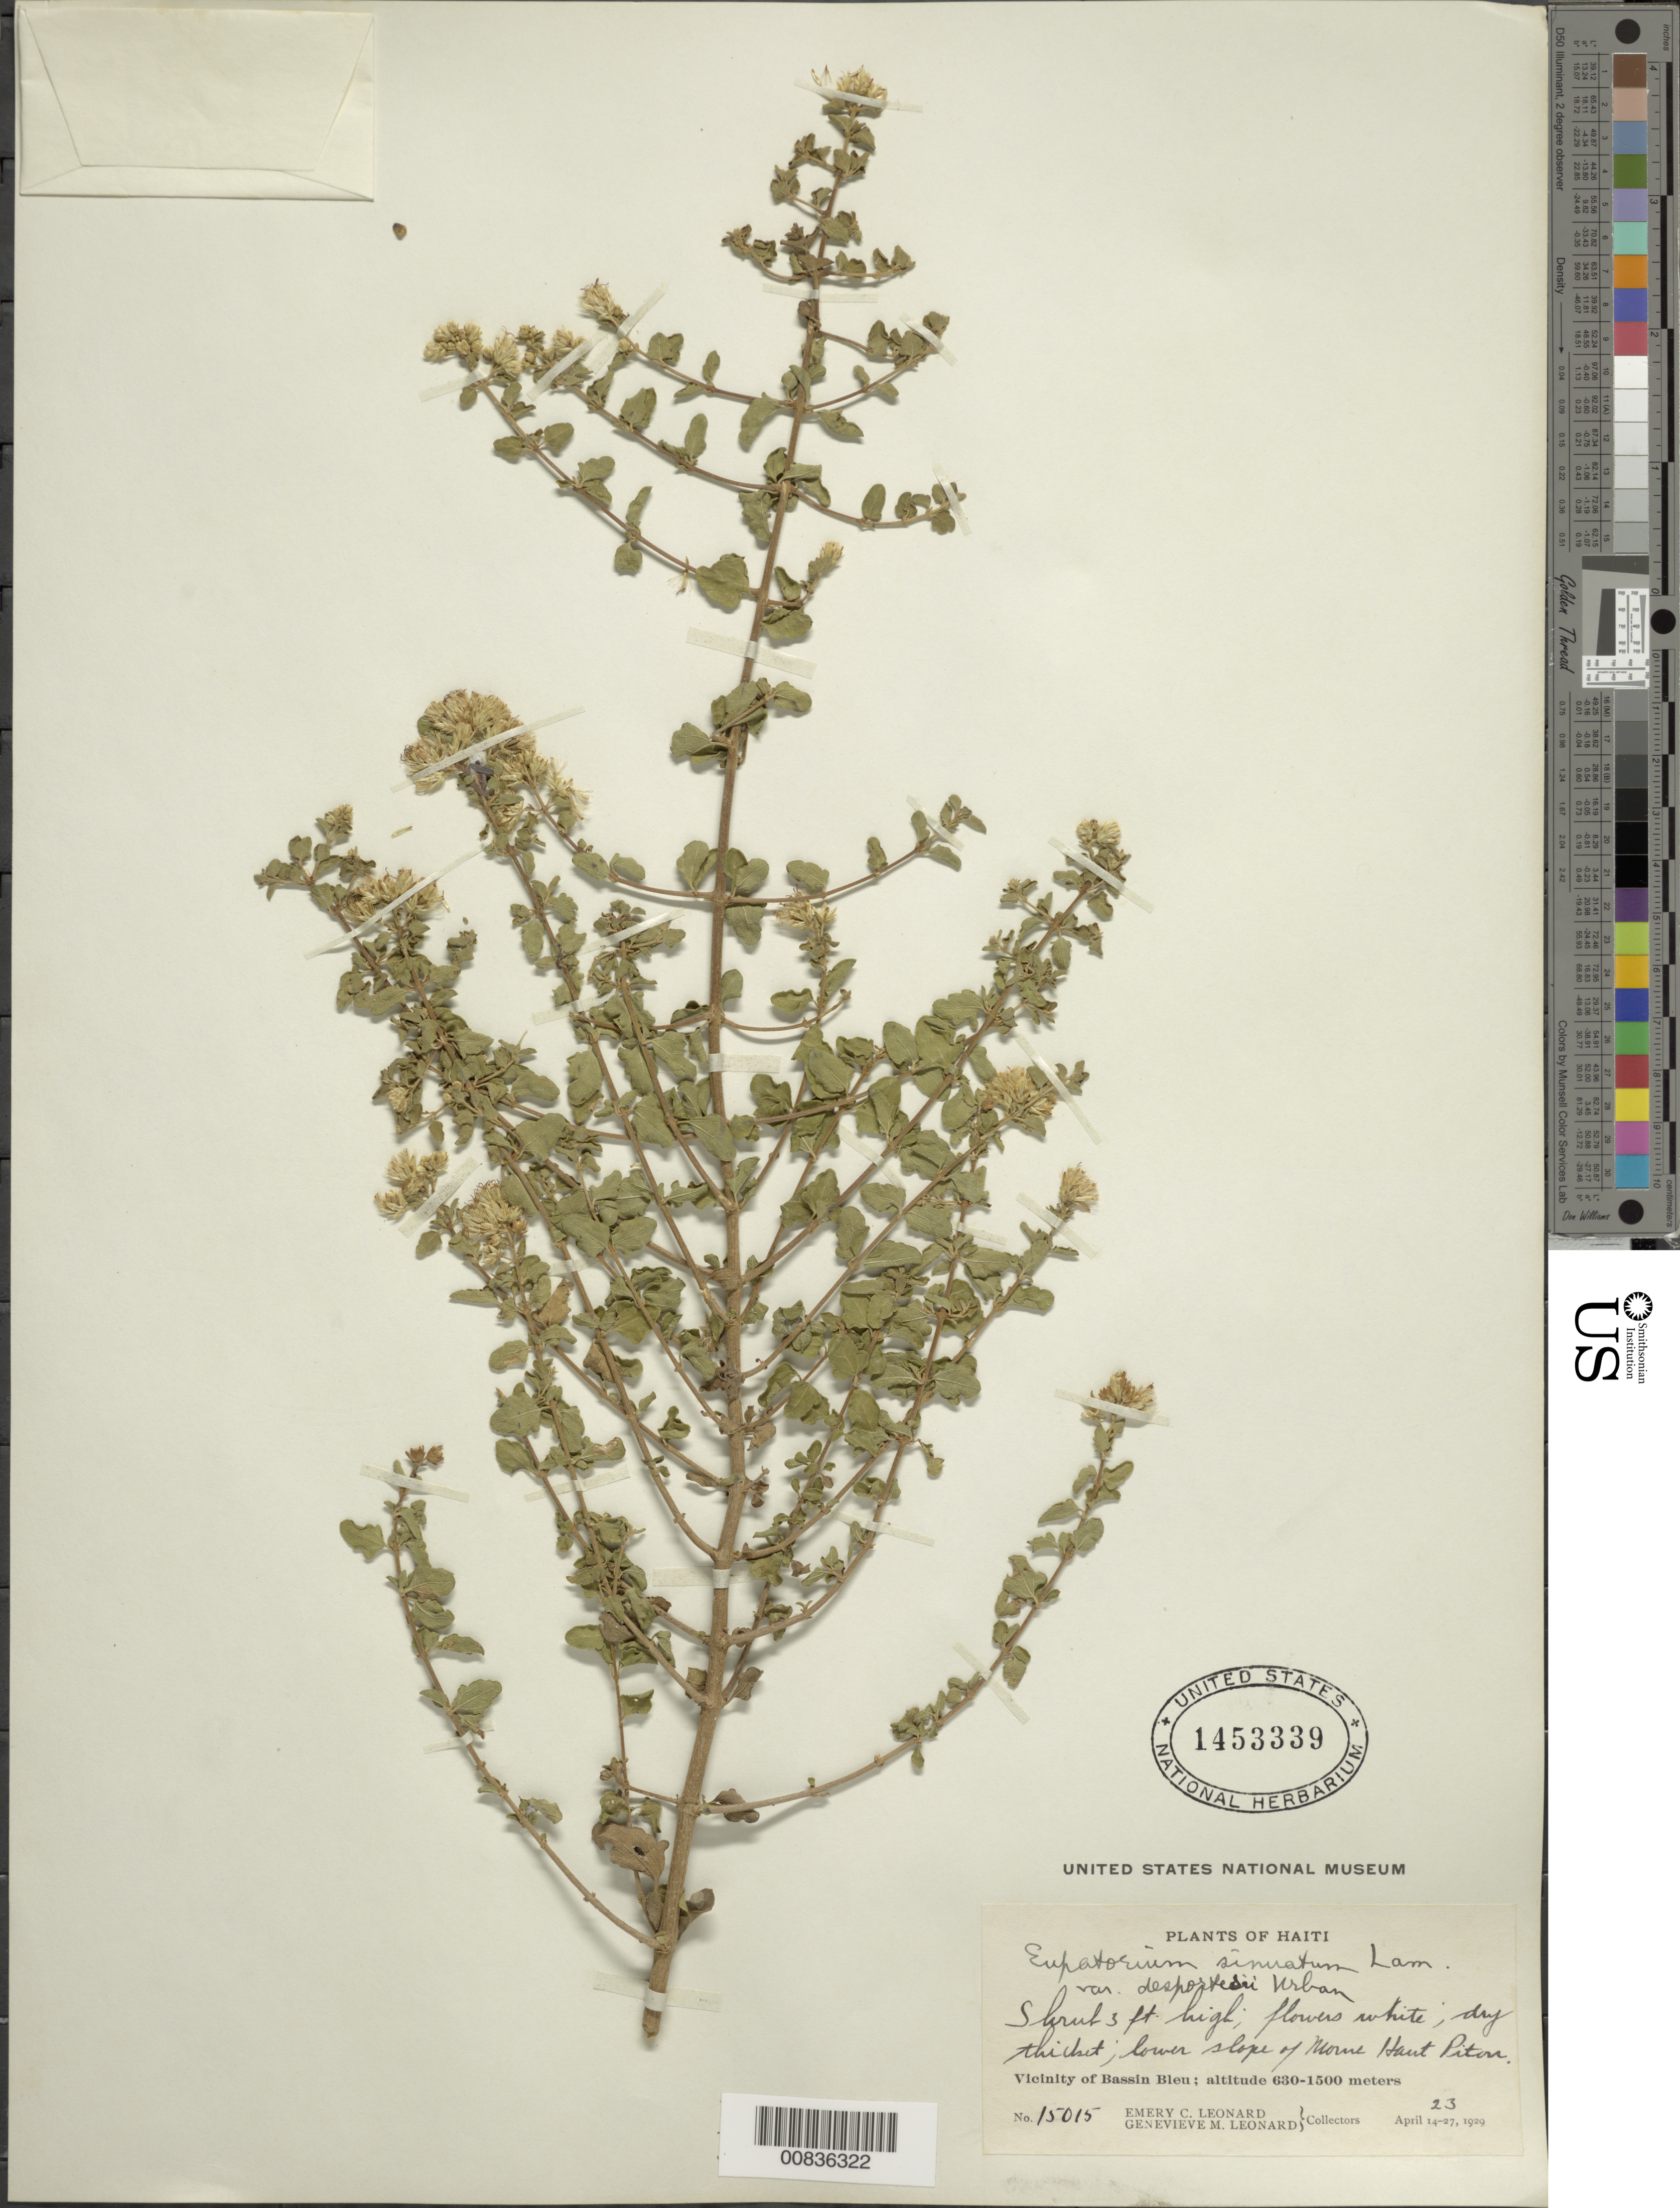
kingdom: Plantae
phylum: Tracheophyta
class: Magnoliopsida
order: Asterales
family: Asteraceae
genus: Chromolaena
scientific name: Chromolaena sinuata var. desportesii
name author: Urb.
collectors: E. C. Leonard & G. M. Leonard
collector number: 15015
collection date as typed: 23 Apr 1929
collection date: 1929-04-23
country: Haiti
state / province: Nord-Ouest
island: Hispaniola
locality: Vicinity of Bassin Bleu, lower slope of Morne Haut Piton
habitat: Dry thicket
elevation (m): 630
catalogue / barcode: US 1453339